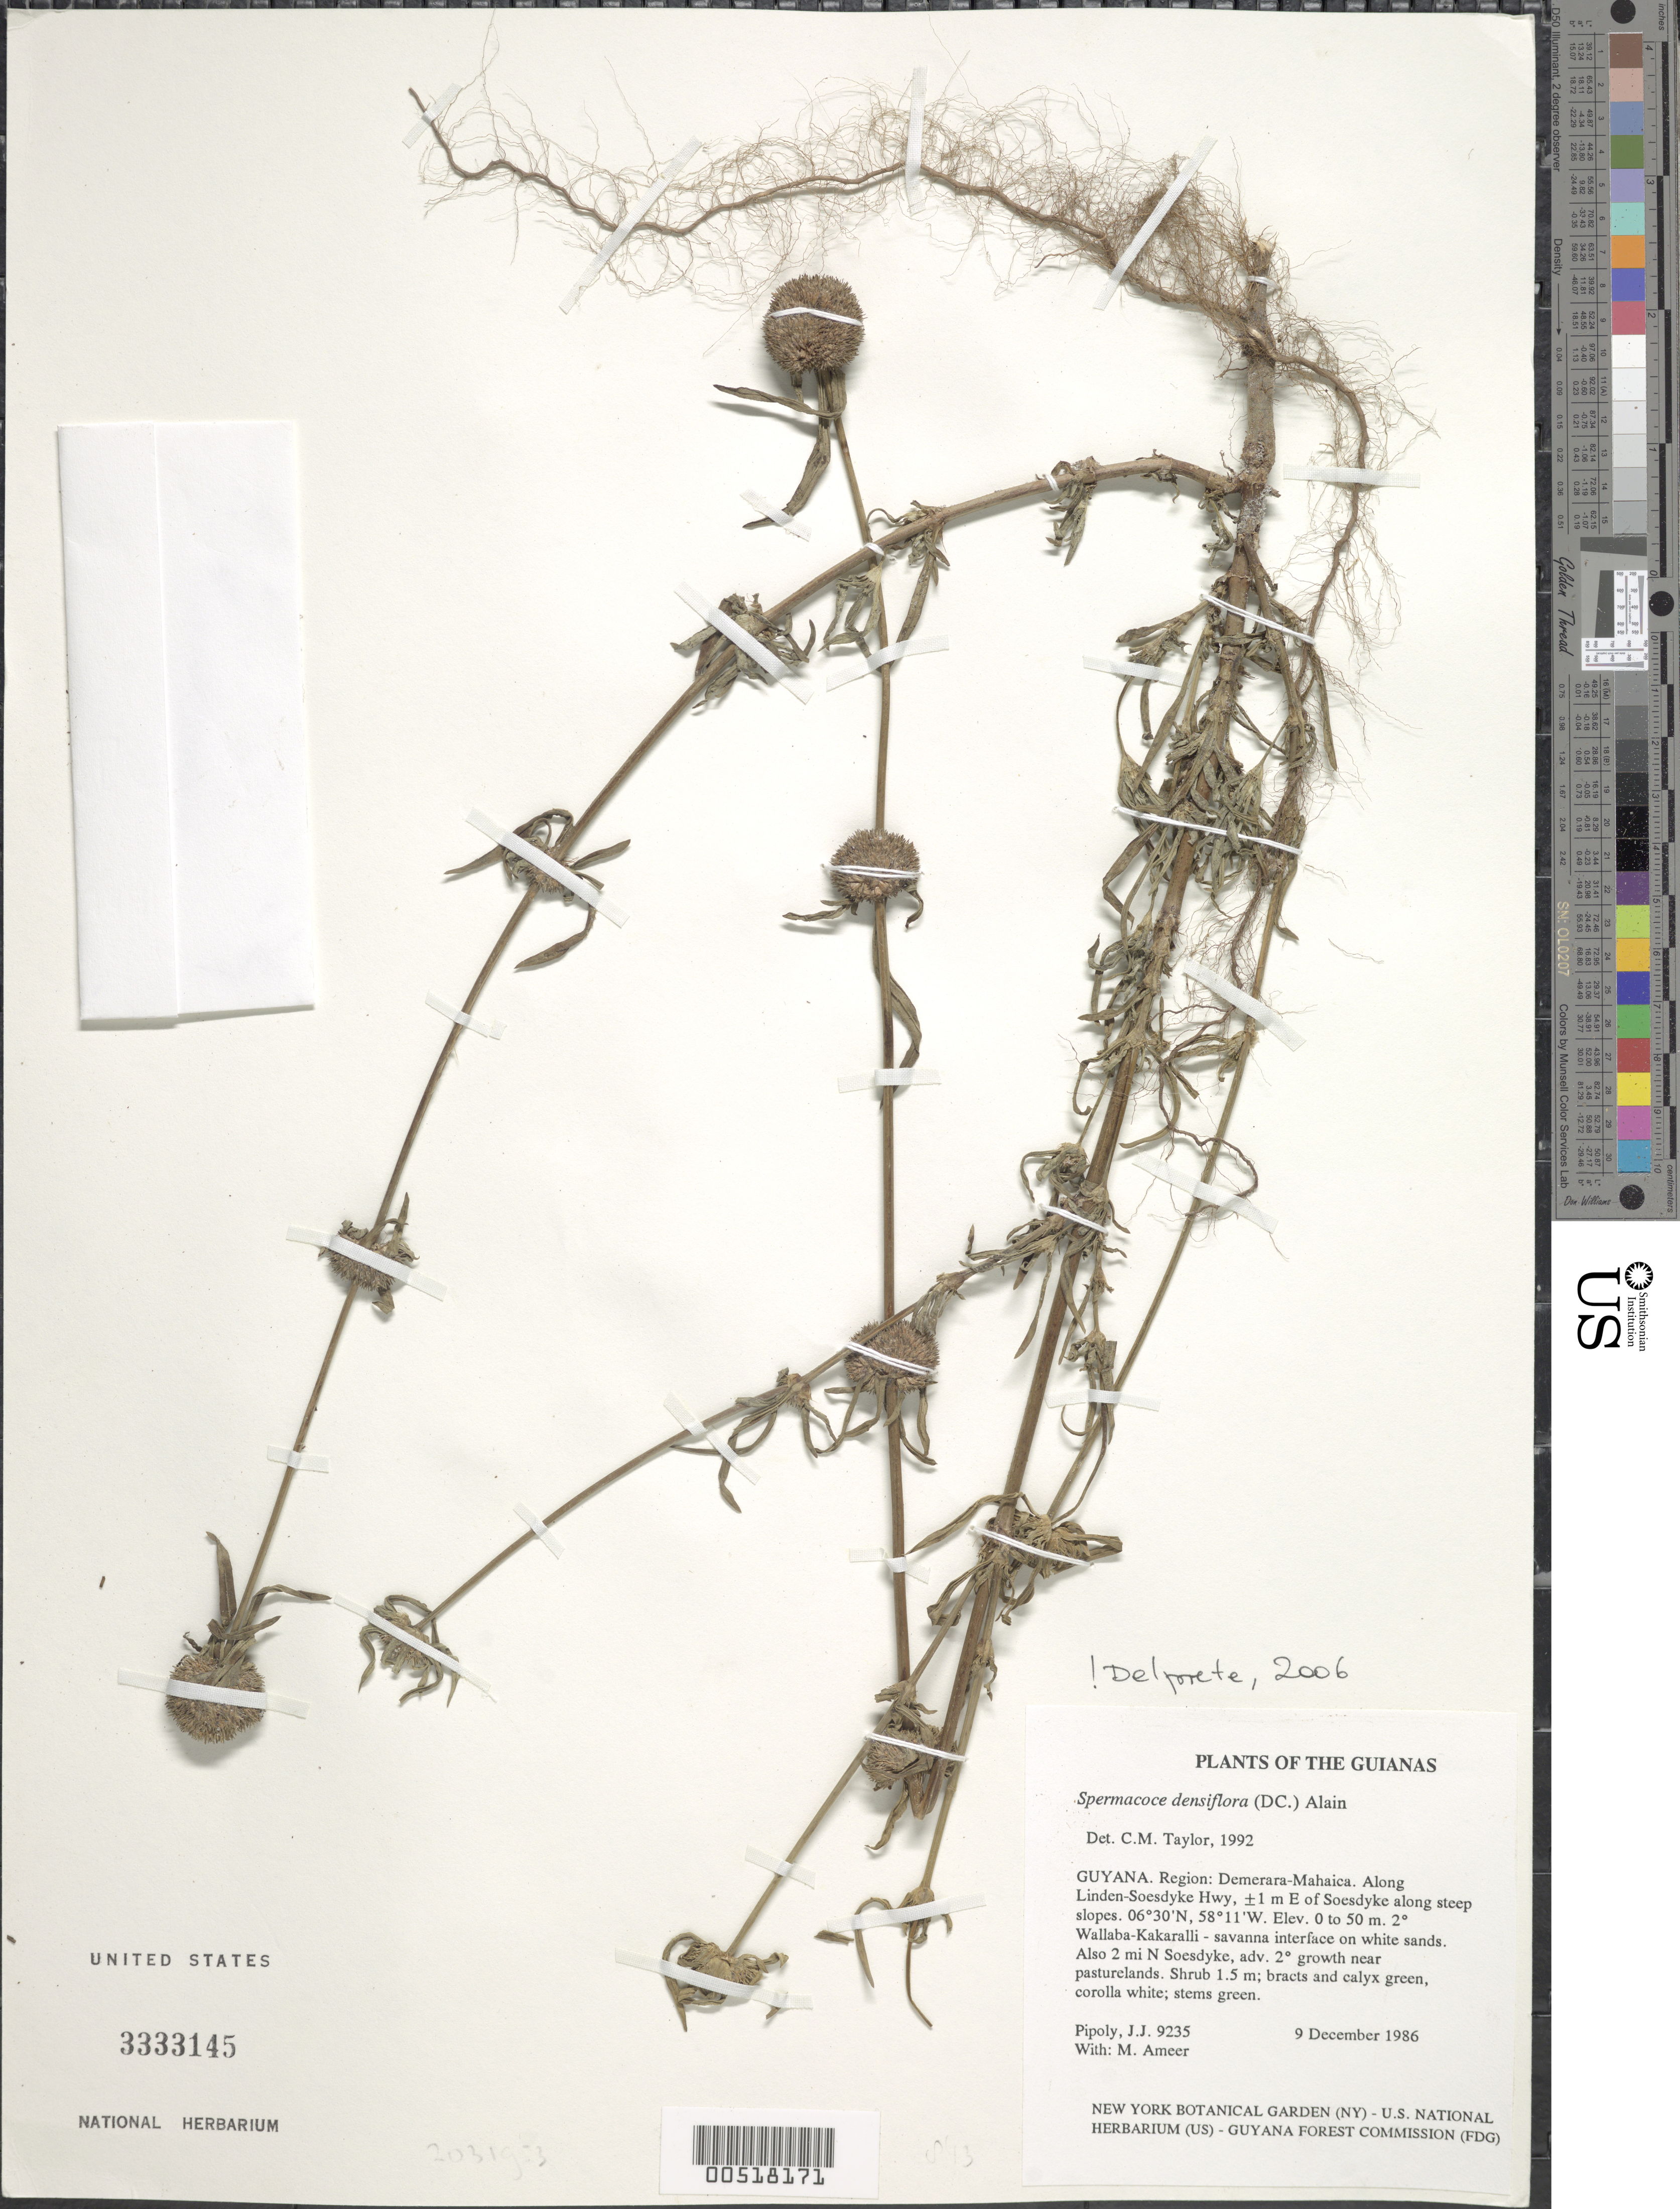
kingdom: Plantae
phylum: Tracheophyta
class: Magnoliopsida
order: Gentianales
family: Rubiaceae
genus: Spermacoce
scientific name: Spermacoce densiflora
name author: (DC.) Alain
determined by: Delprete, P. G., Herb. de Guyane Cay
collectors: J. J. Pipoly & M. Ameer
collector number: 9235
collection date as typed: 9 December 1986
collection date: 1986-12-09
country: Guyana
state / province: Demerara-Mahaica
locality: Along Linden-Soesdyke Hwy, ±1 m E of Soesdyke along steep slopes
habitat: Secondary Wallaba-Kakaralli - savanna interface on white sands. Also 2 mi N Soesdyke, adv. secondary growth near pasturelands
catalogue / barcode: US 3333145